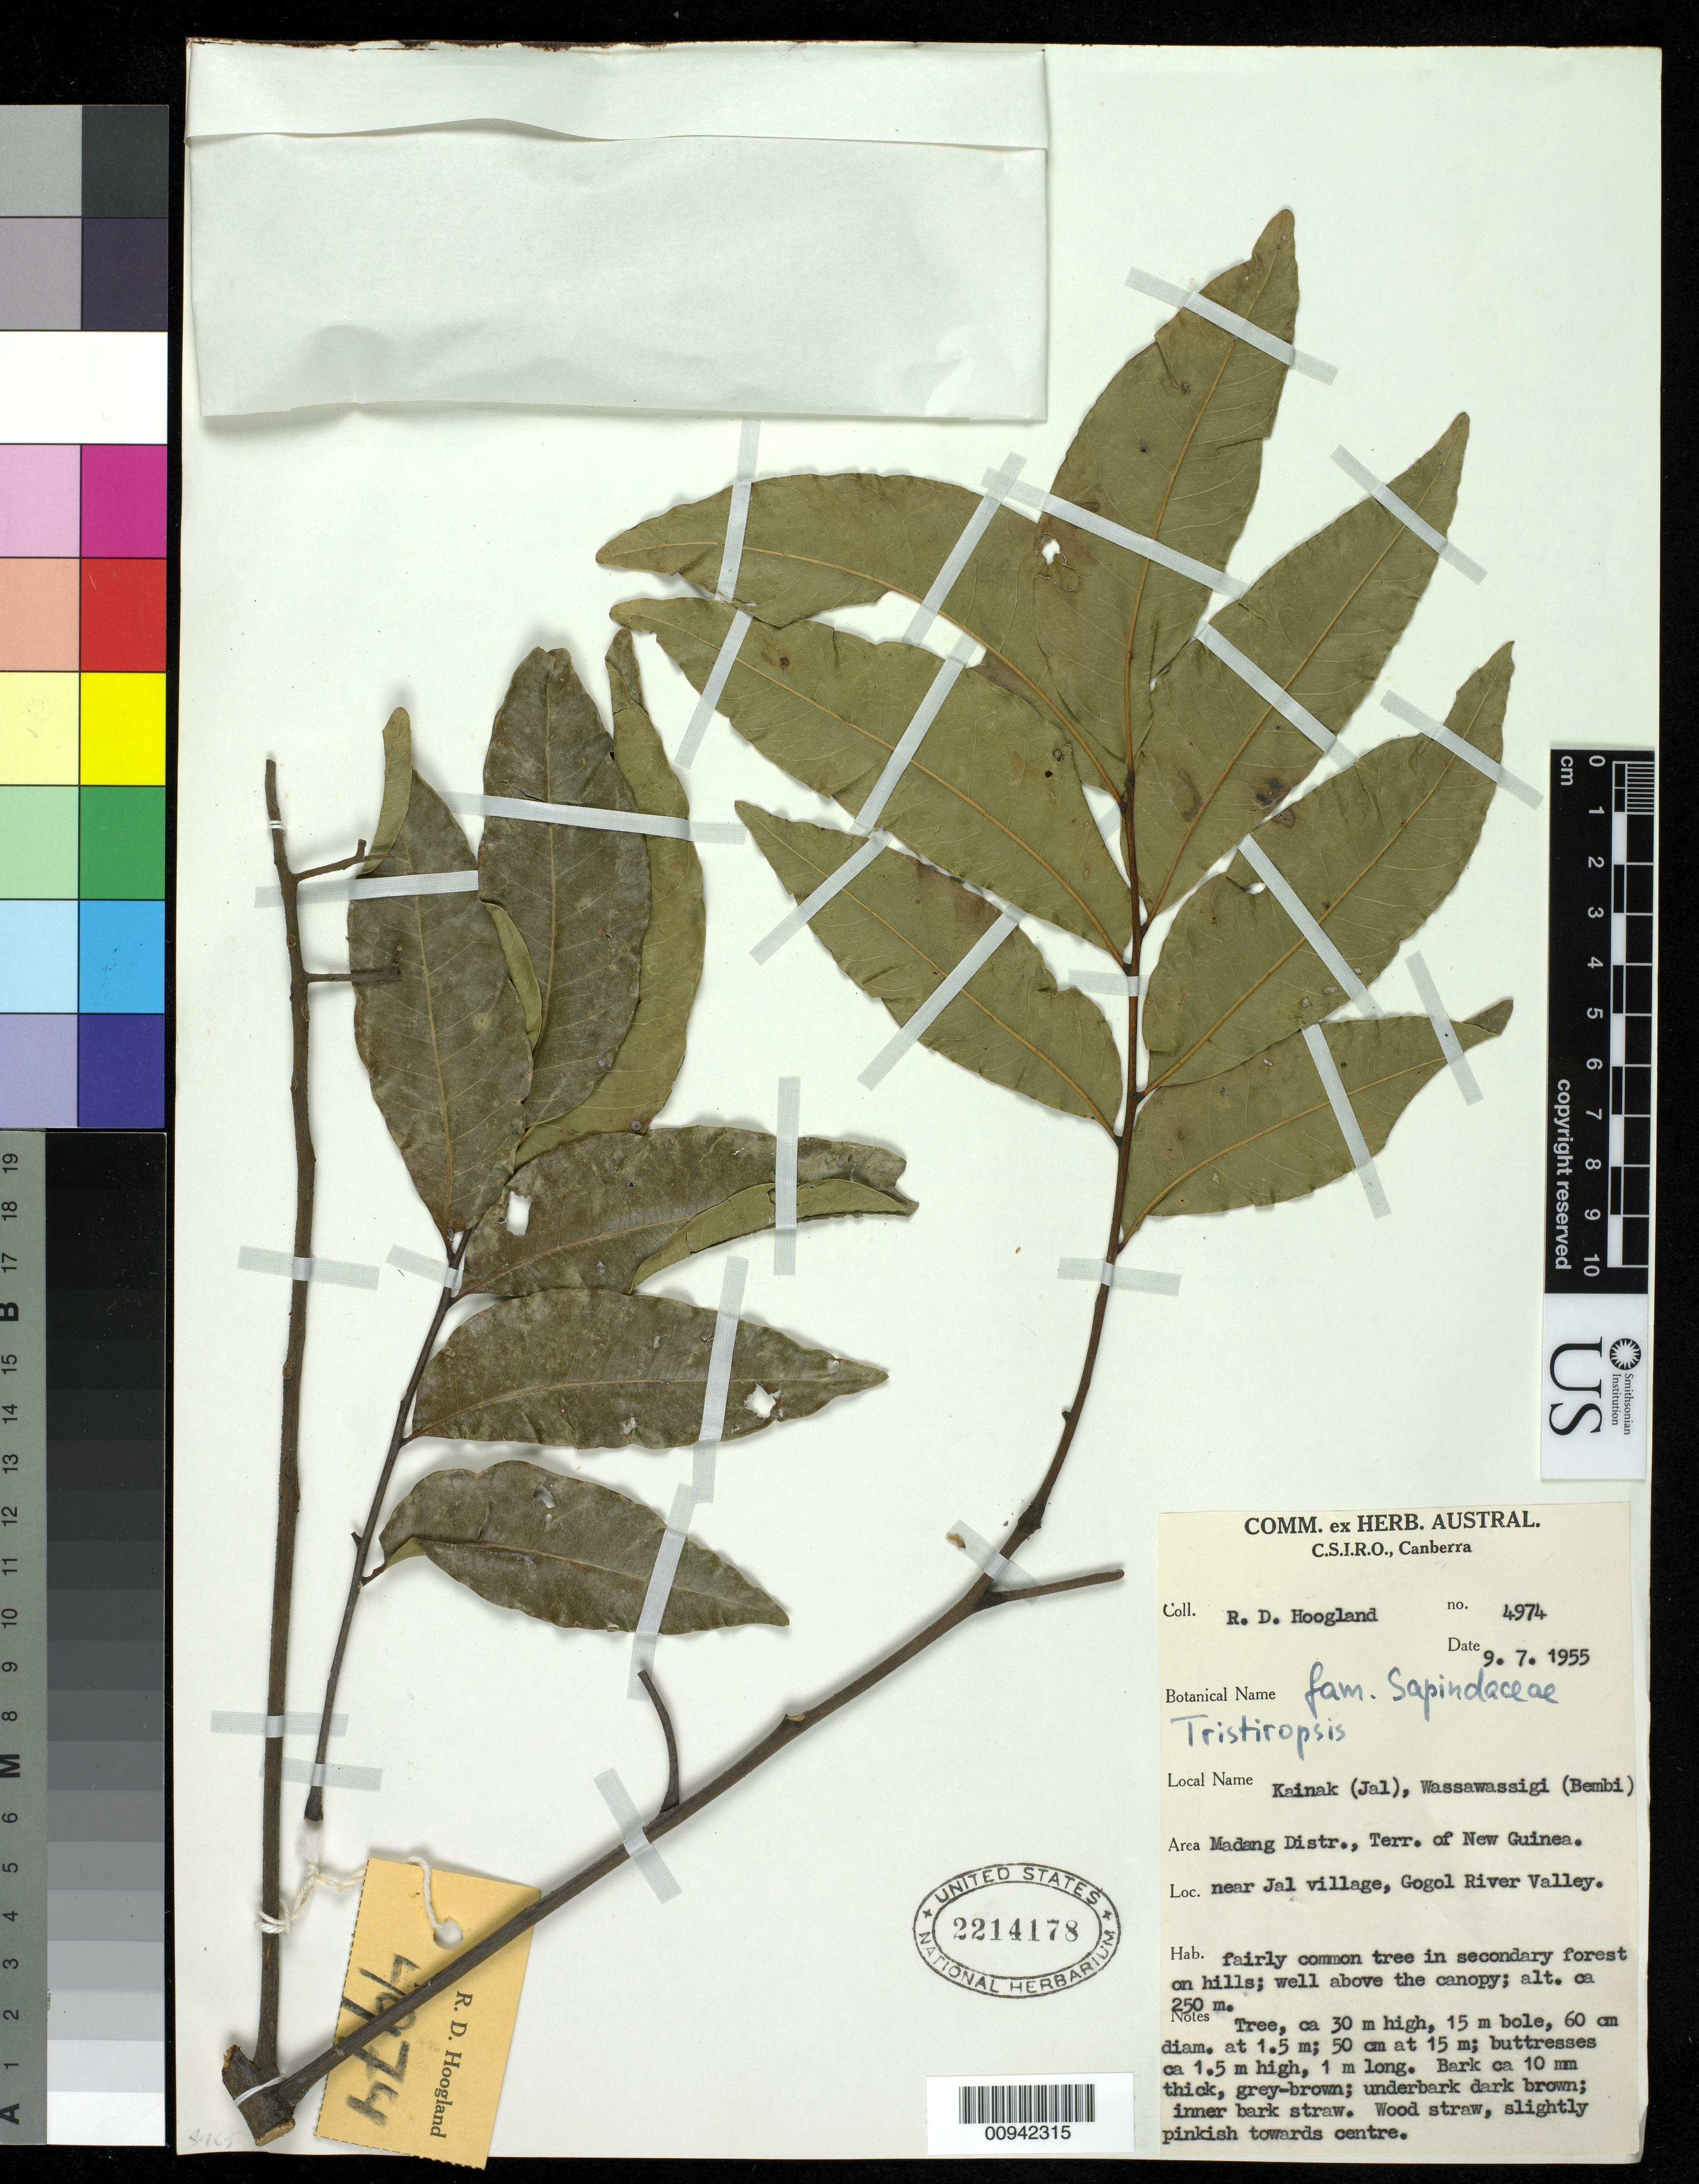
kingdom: Plantae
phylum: Tracheophyta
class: Magnoliopsida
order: Sapindales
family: Sapindaceae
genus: Tristiropsis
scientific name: Tristiropsis acutangula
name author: Radlk.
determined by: James, Shelley A.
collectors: R. D. Hoogland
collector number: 4974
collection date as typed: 09 Jul 1955 or 07 Sep 1955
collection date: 1955-07-09 or 1955-09-07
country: Papua New Guinea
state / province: Madang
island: New Guinea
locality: Near Jal village, Gogol River Valley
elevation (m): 250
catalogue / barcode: US 2214178